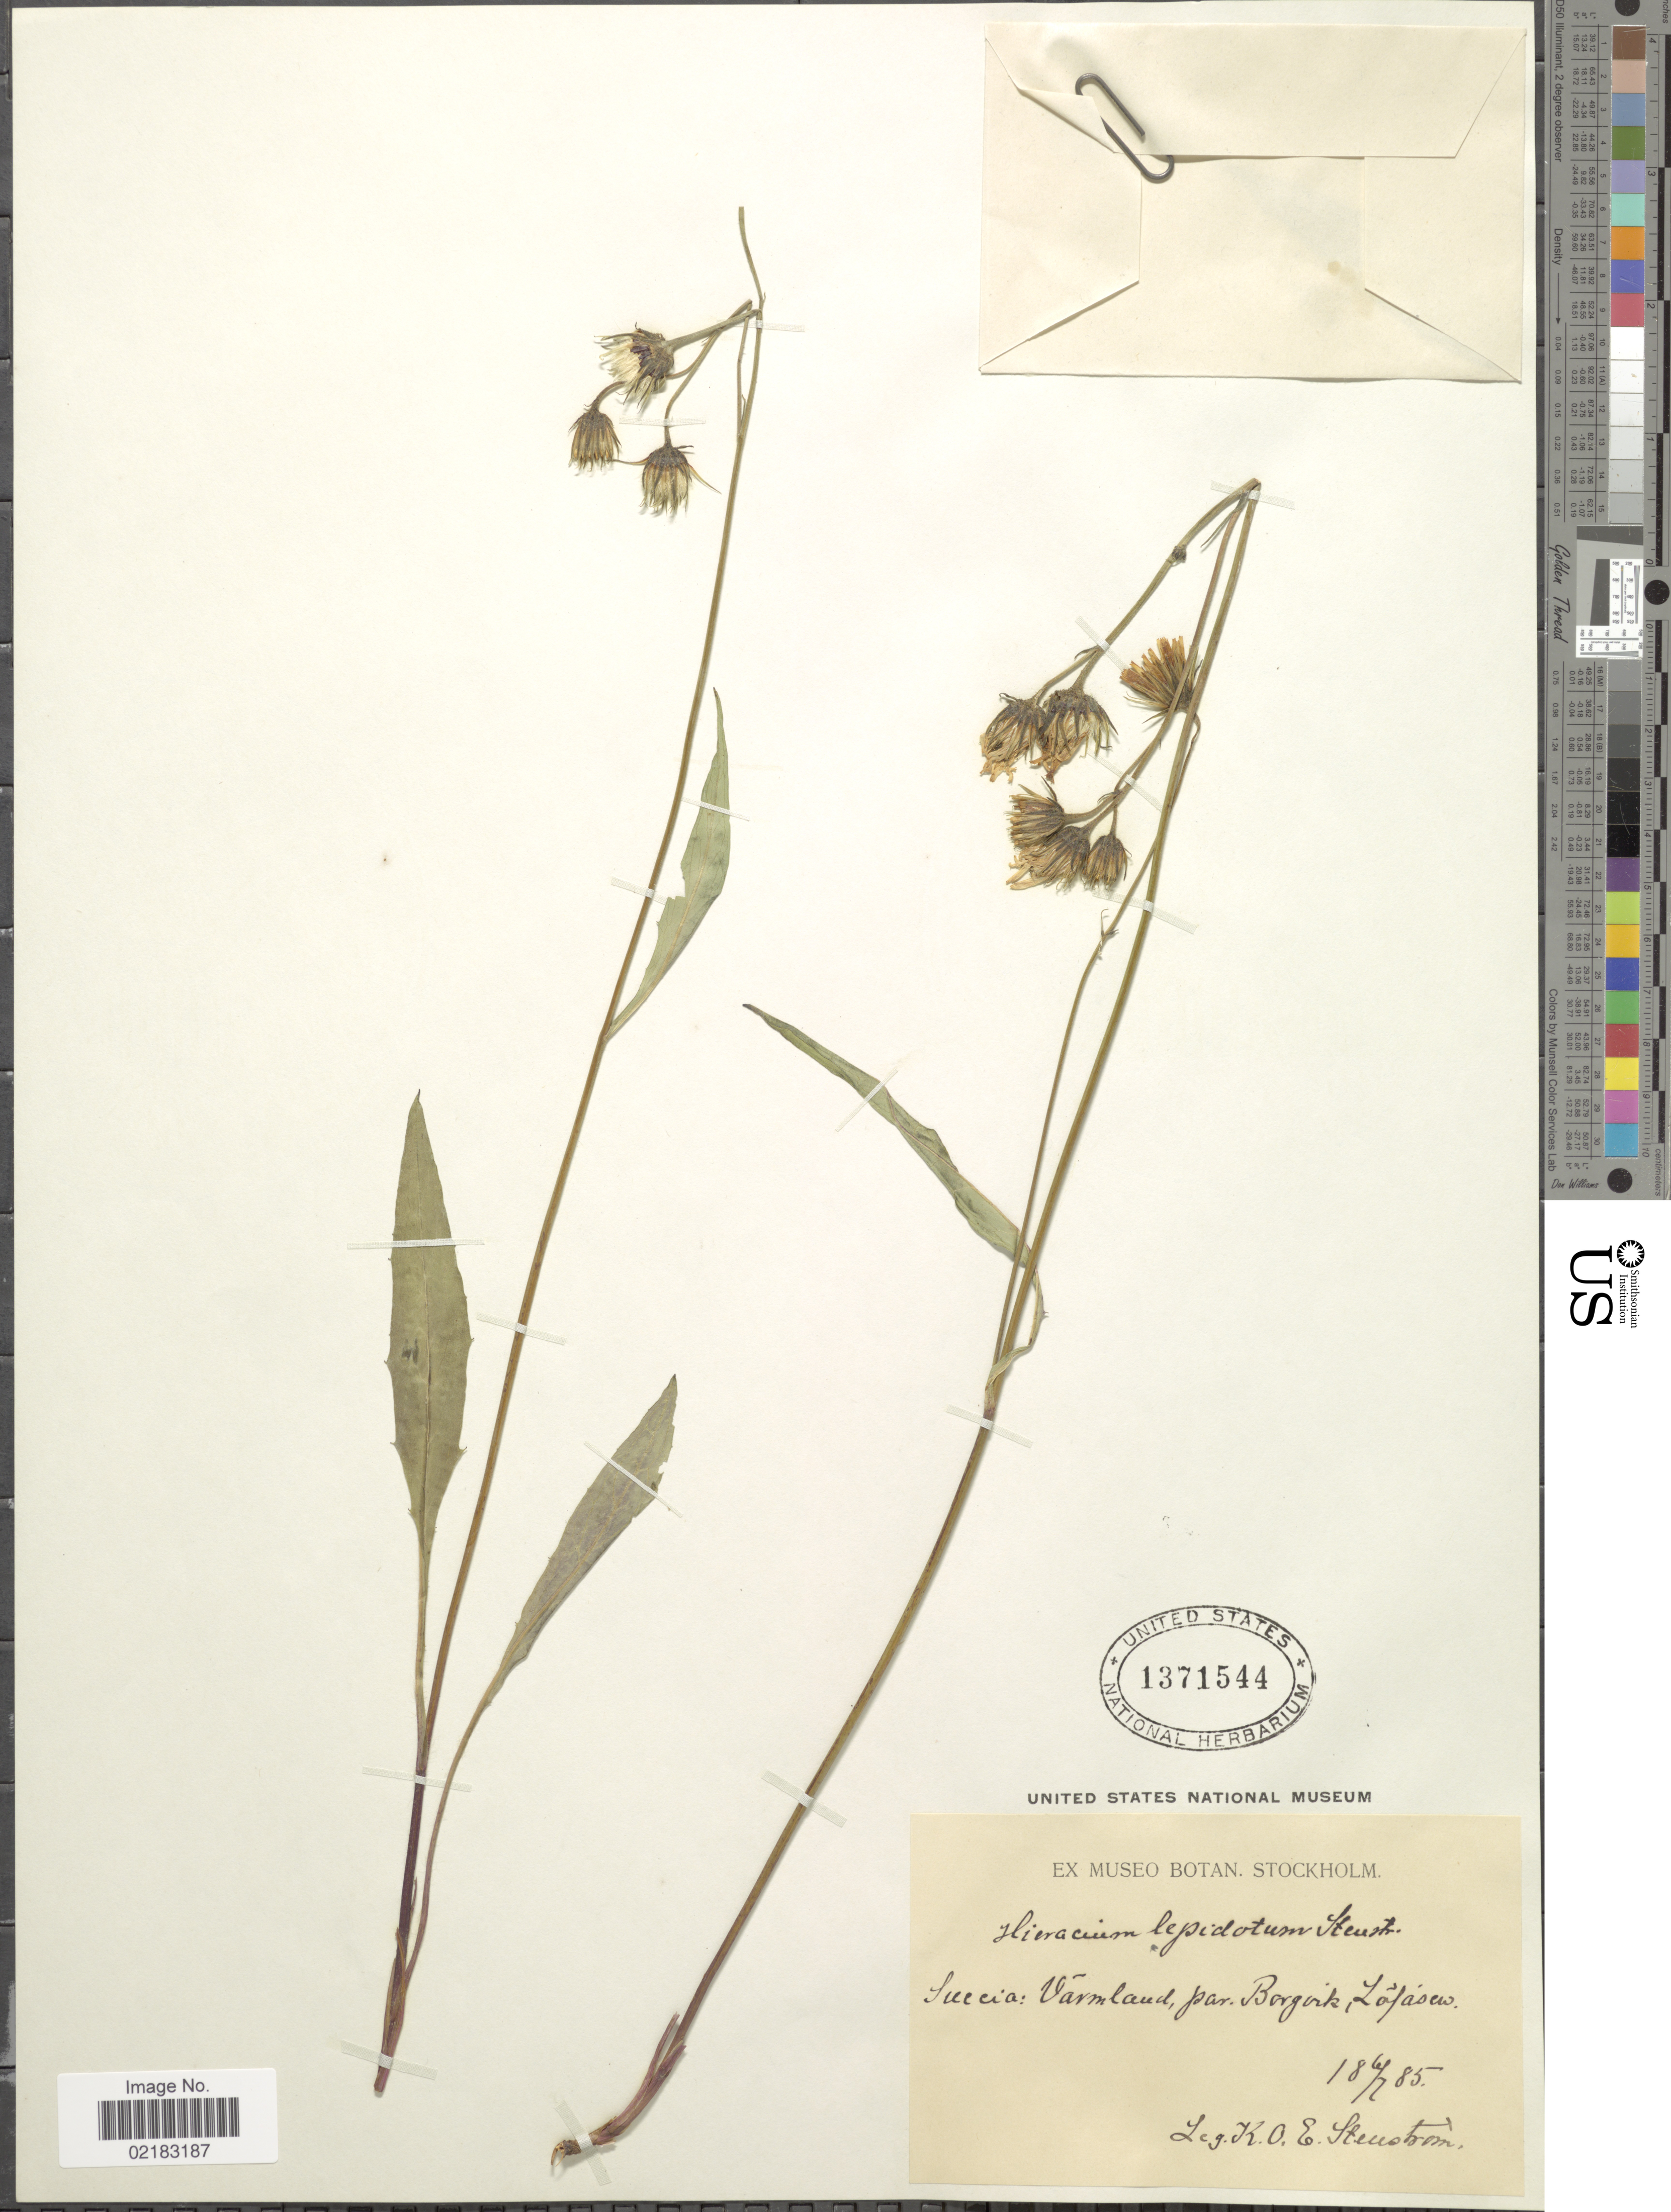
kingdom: Plantae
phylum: Tracheophyta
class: Magnoliopsida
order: Asterales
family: Asteraceae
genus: Hieracium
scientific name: Hieracium lepidotum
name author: Stenstr. ex Dahlst.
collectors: K. O. E. Stenström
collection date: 1885-07-04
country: Sweden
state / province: Varmland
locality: Borgvik, Löfåsen.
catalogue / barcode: US 1371544